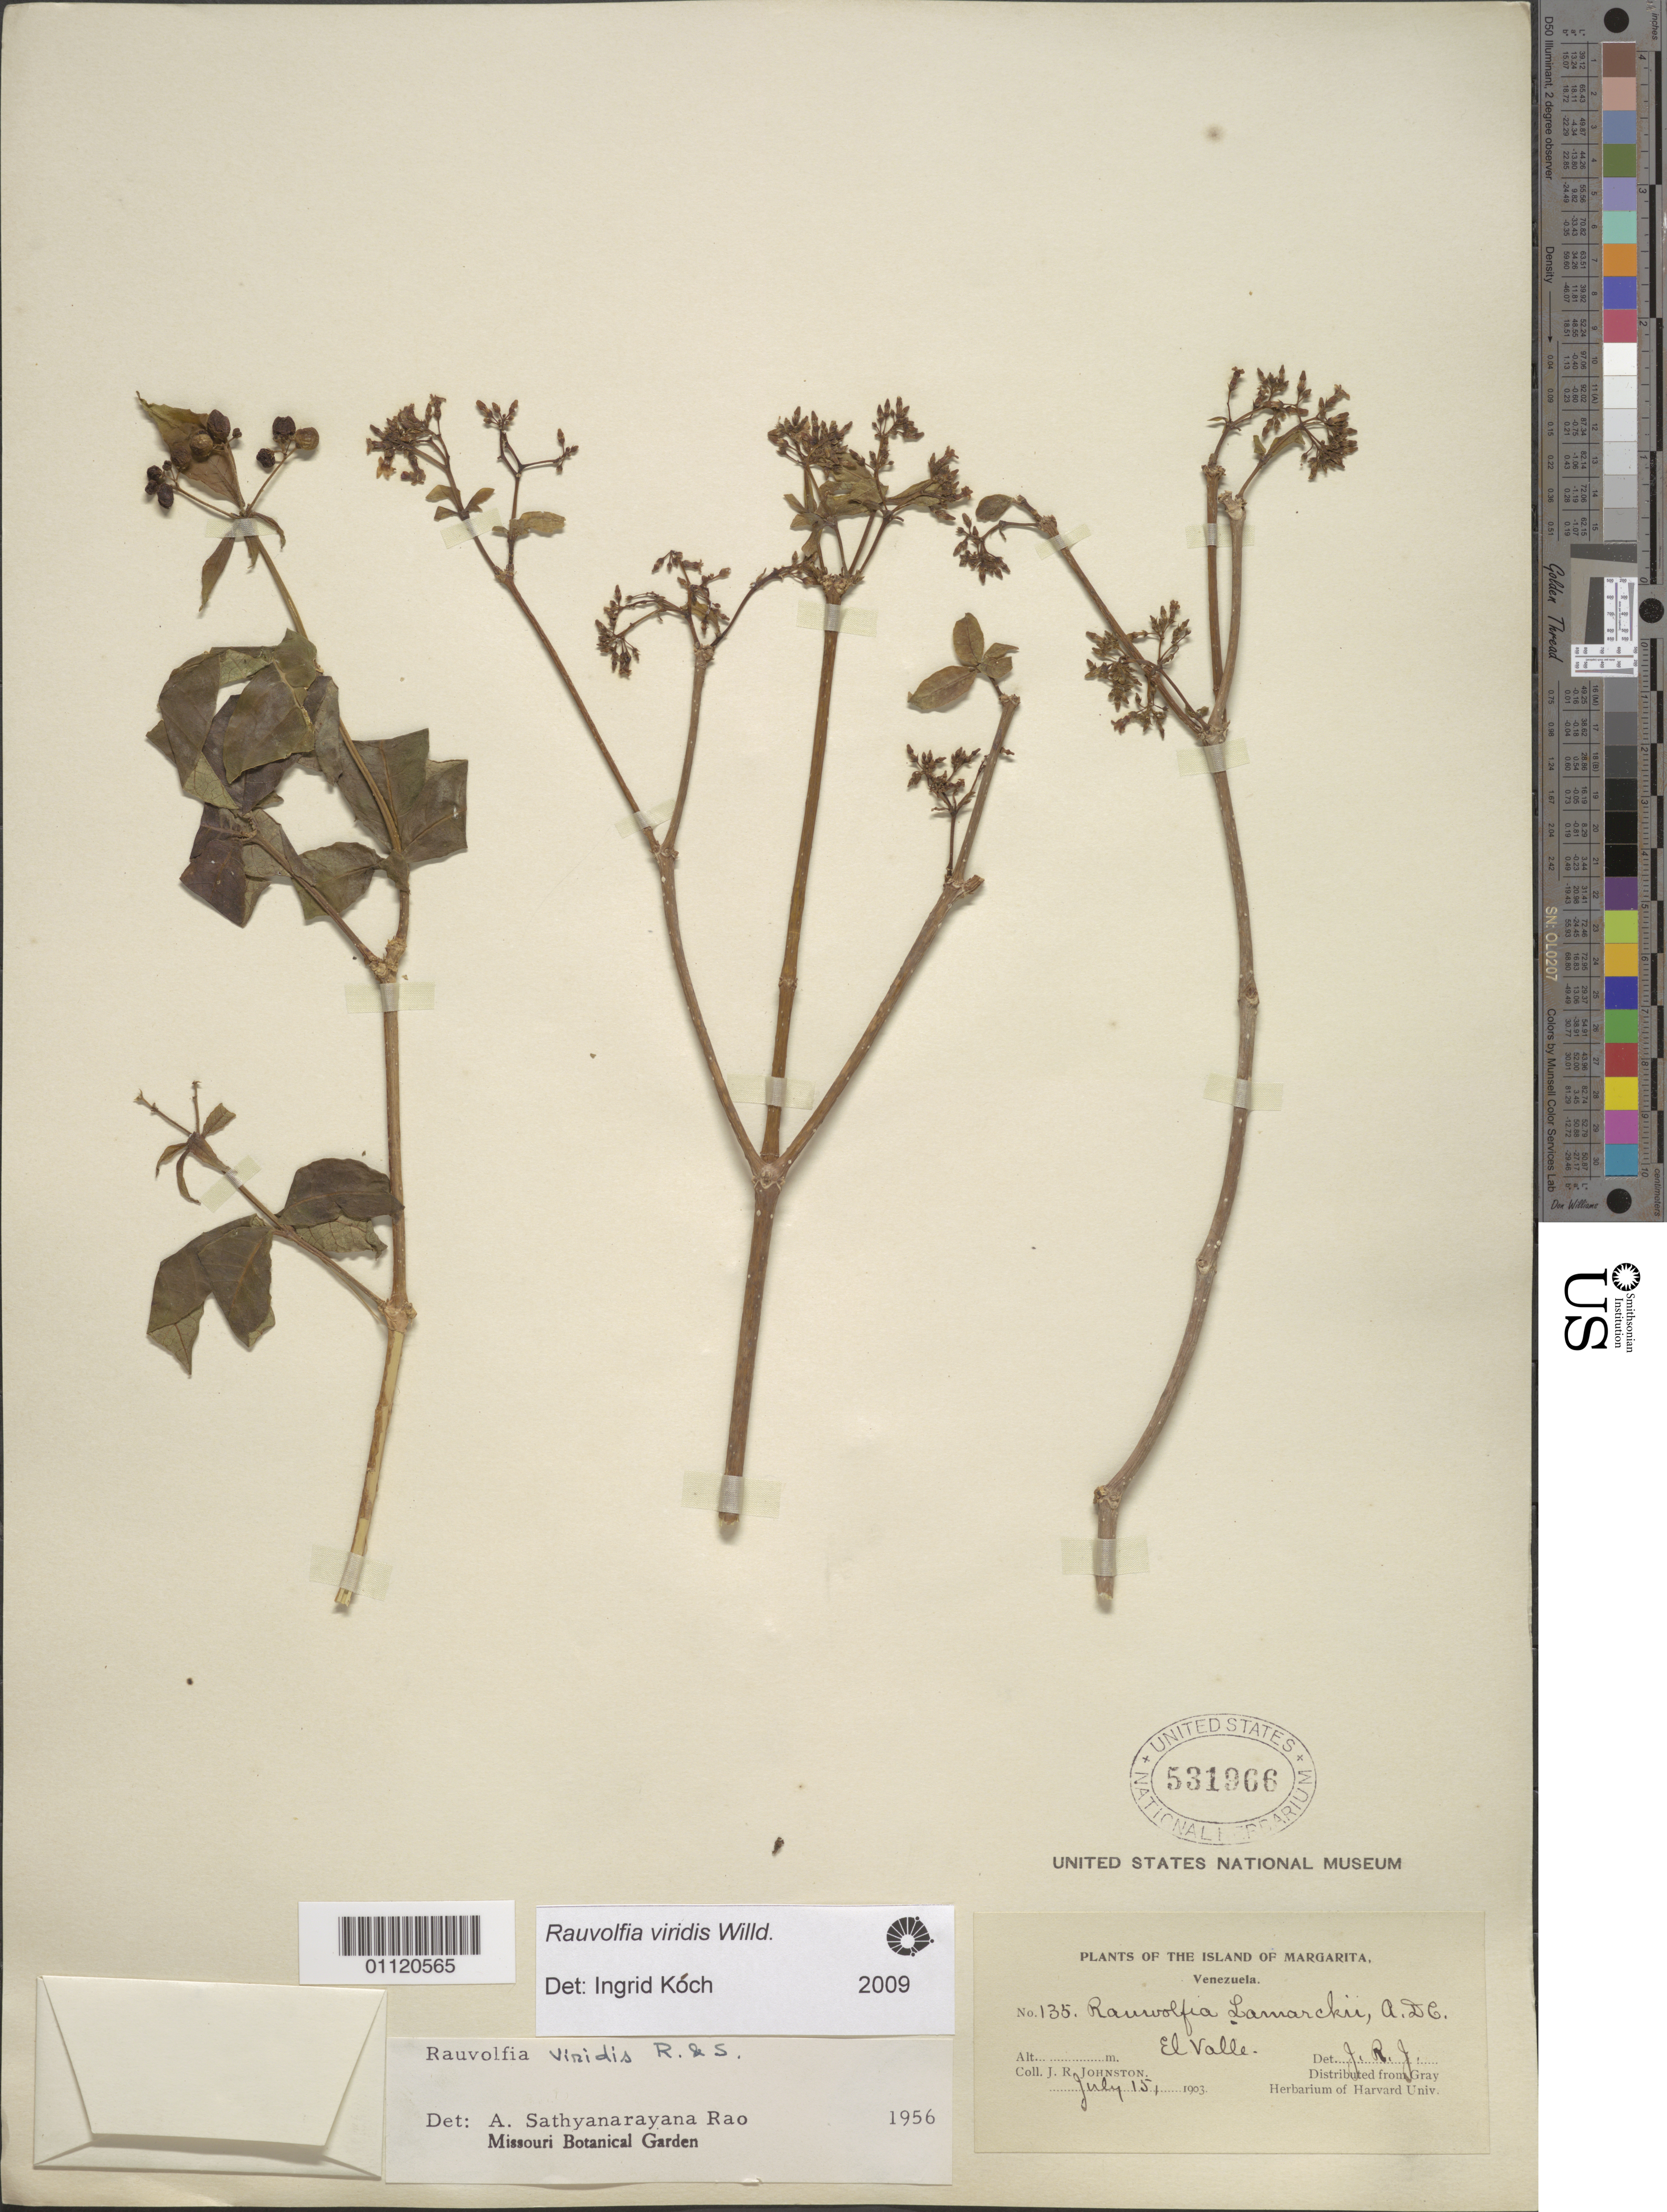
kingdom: Plantae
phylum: Tracheophyta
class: Magnoliopsida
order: Gentianales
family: Apocynaceae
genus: Rauvolfia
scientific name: Rauvolfia viridis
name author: Willd. ex Roem. & Schult.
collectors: J. Johnston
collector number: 135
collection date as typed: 15 Jul 1903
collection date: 1903-07-15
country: Venezuela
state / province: Nueva Esparta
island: Margarita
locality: El Valle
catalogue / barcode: US 531966